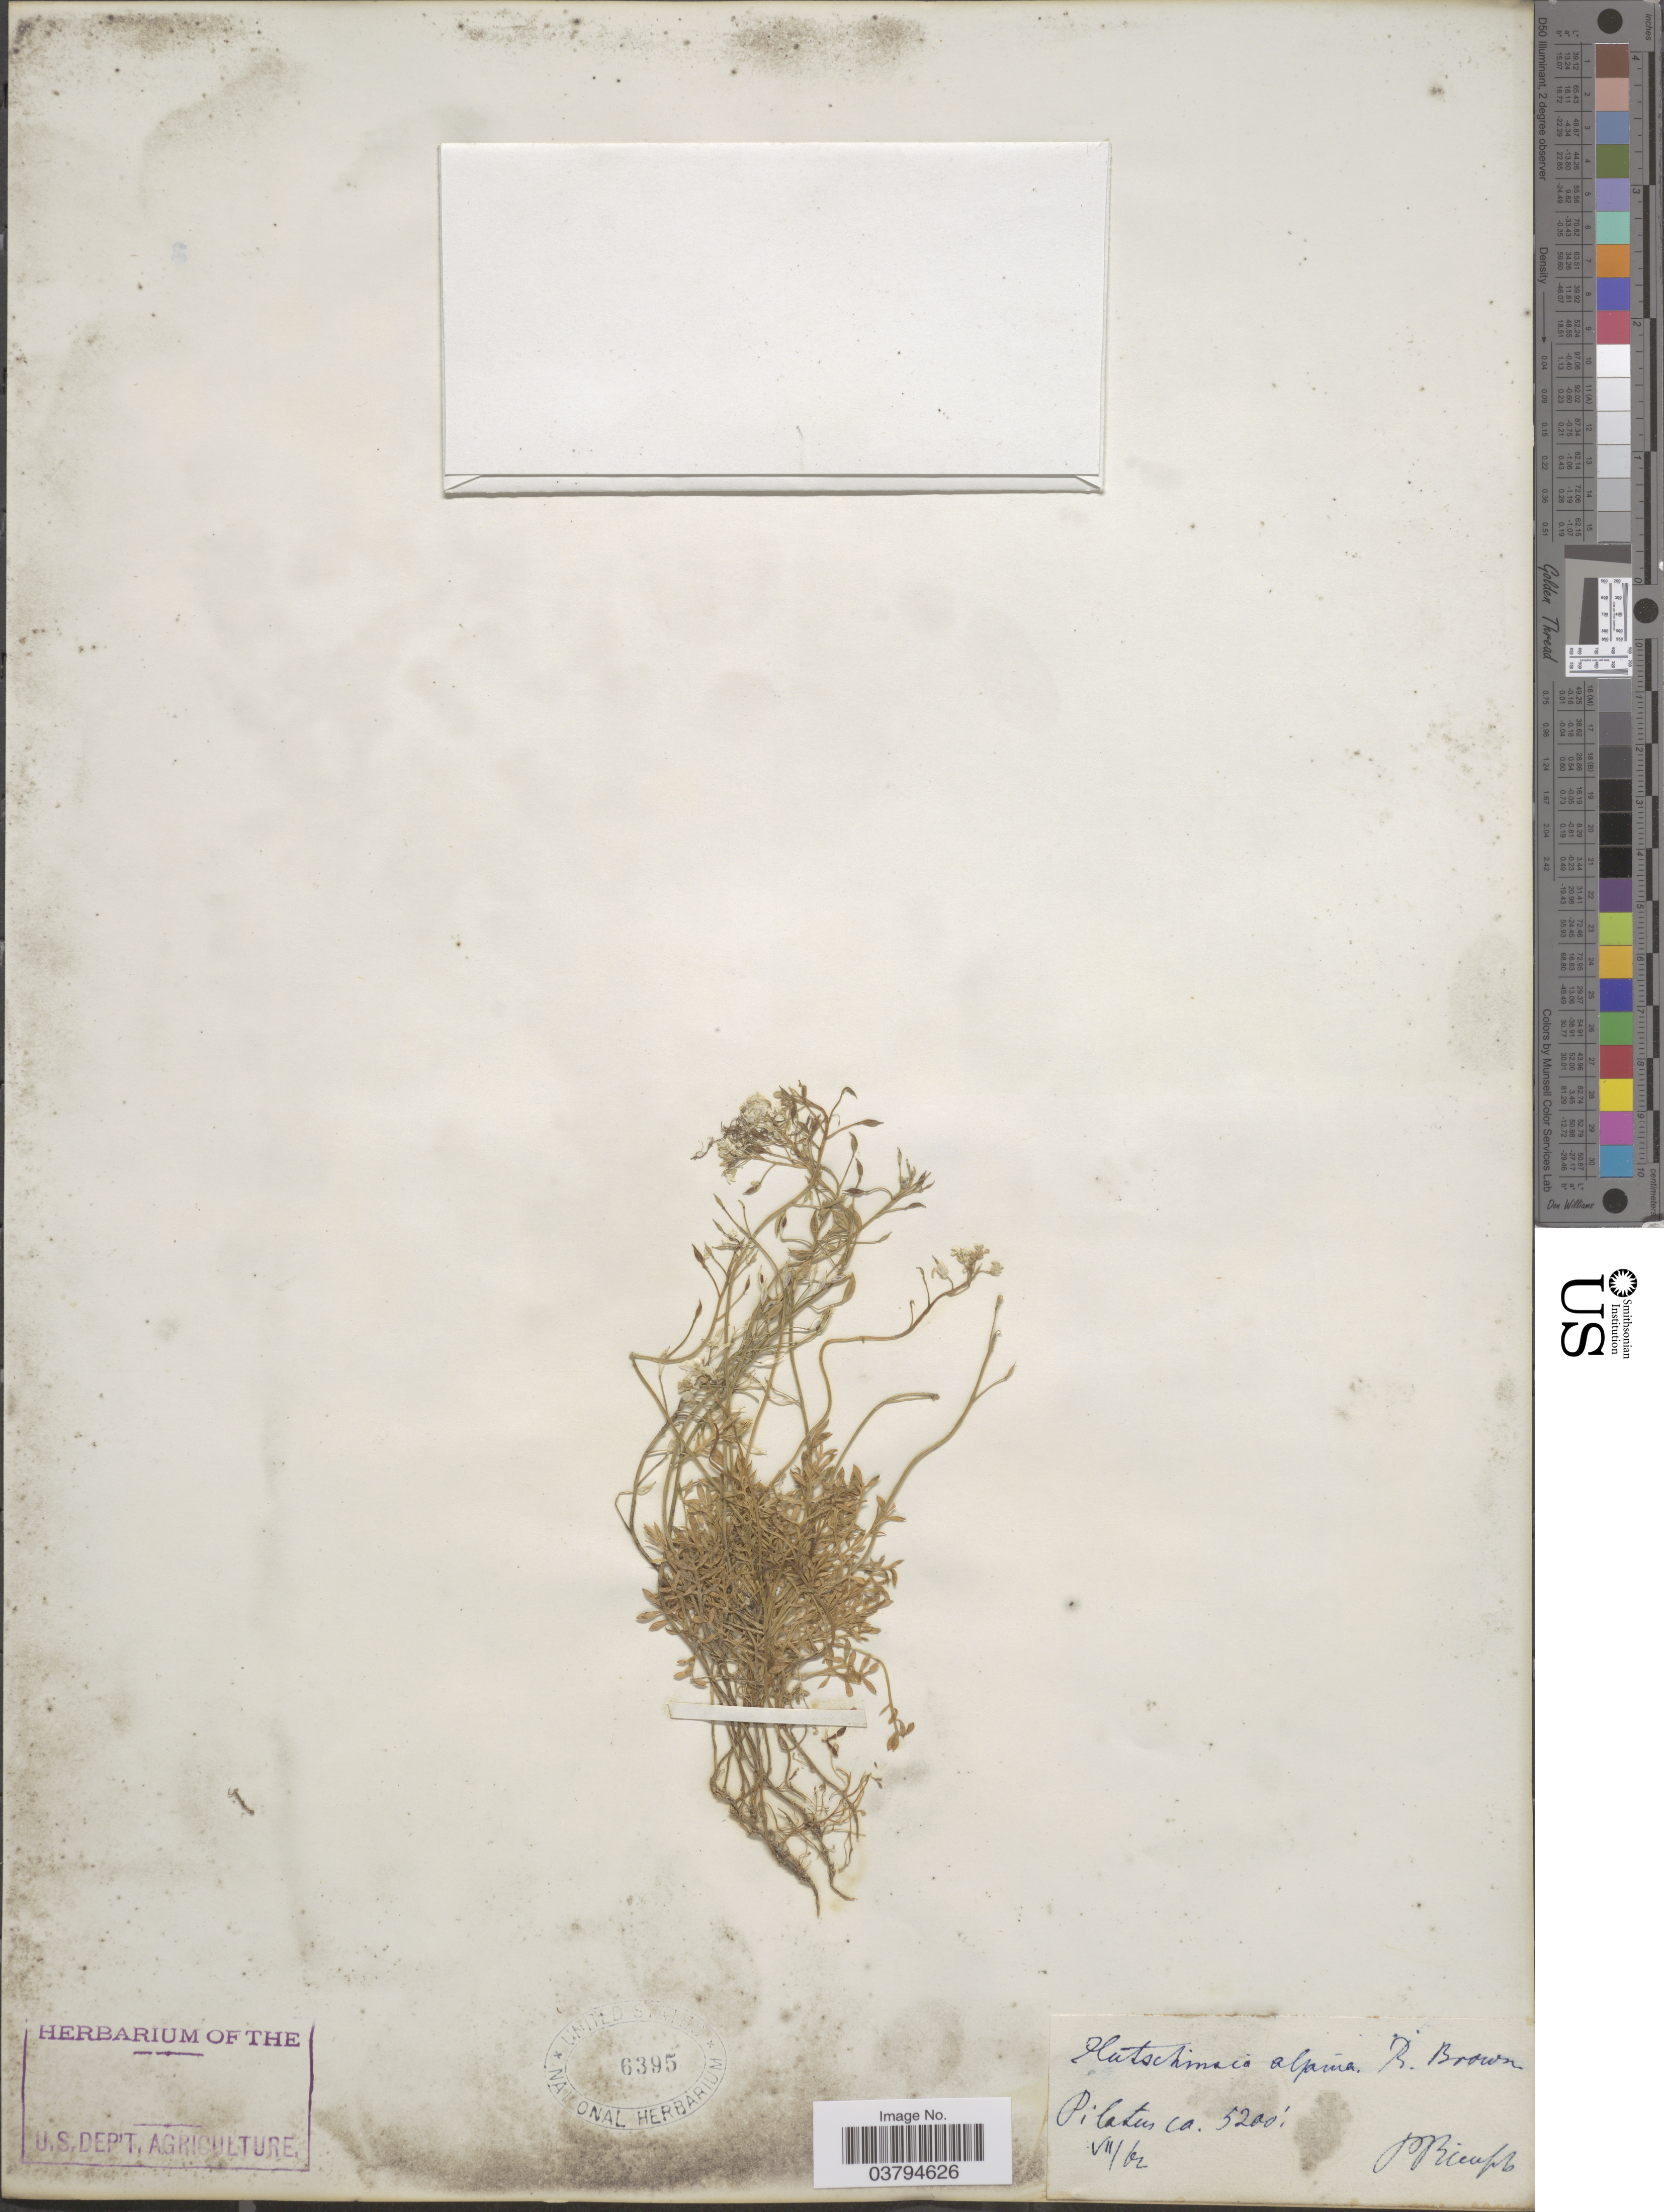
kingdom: Plantae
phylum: Tracheophyta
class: Magnoliopsida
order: Brassicales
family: Brassicaceae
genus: Hutchinsia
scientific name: Hutchinsia alpina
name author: W.T. Aiton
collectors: P. Reinsch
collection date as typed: Transcribed d/m/y: /7/62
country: Switzerland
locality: Pilatus.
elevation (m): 1585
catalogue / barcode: US 6395